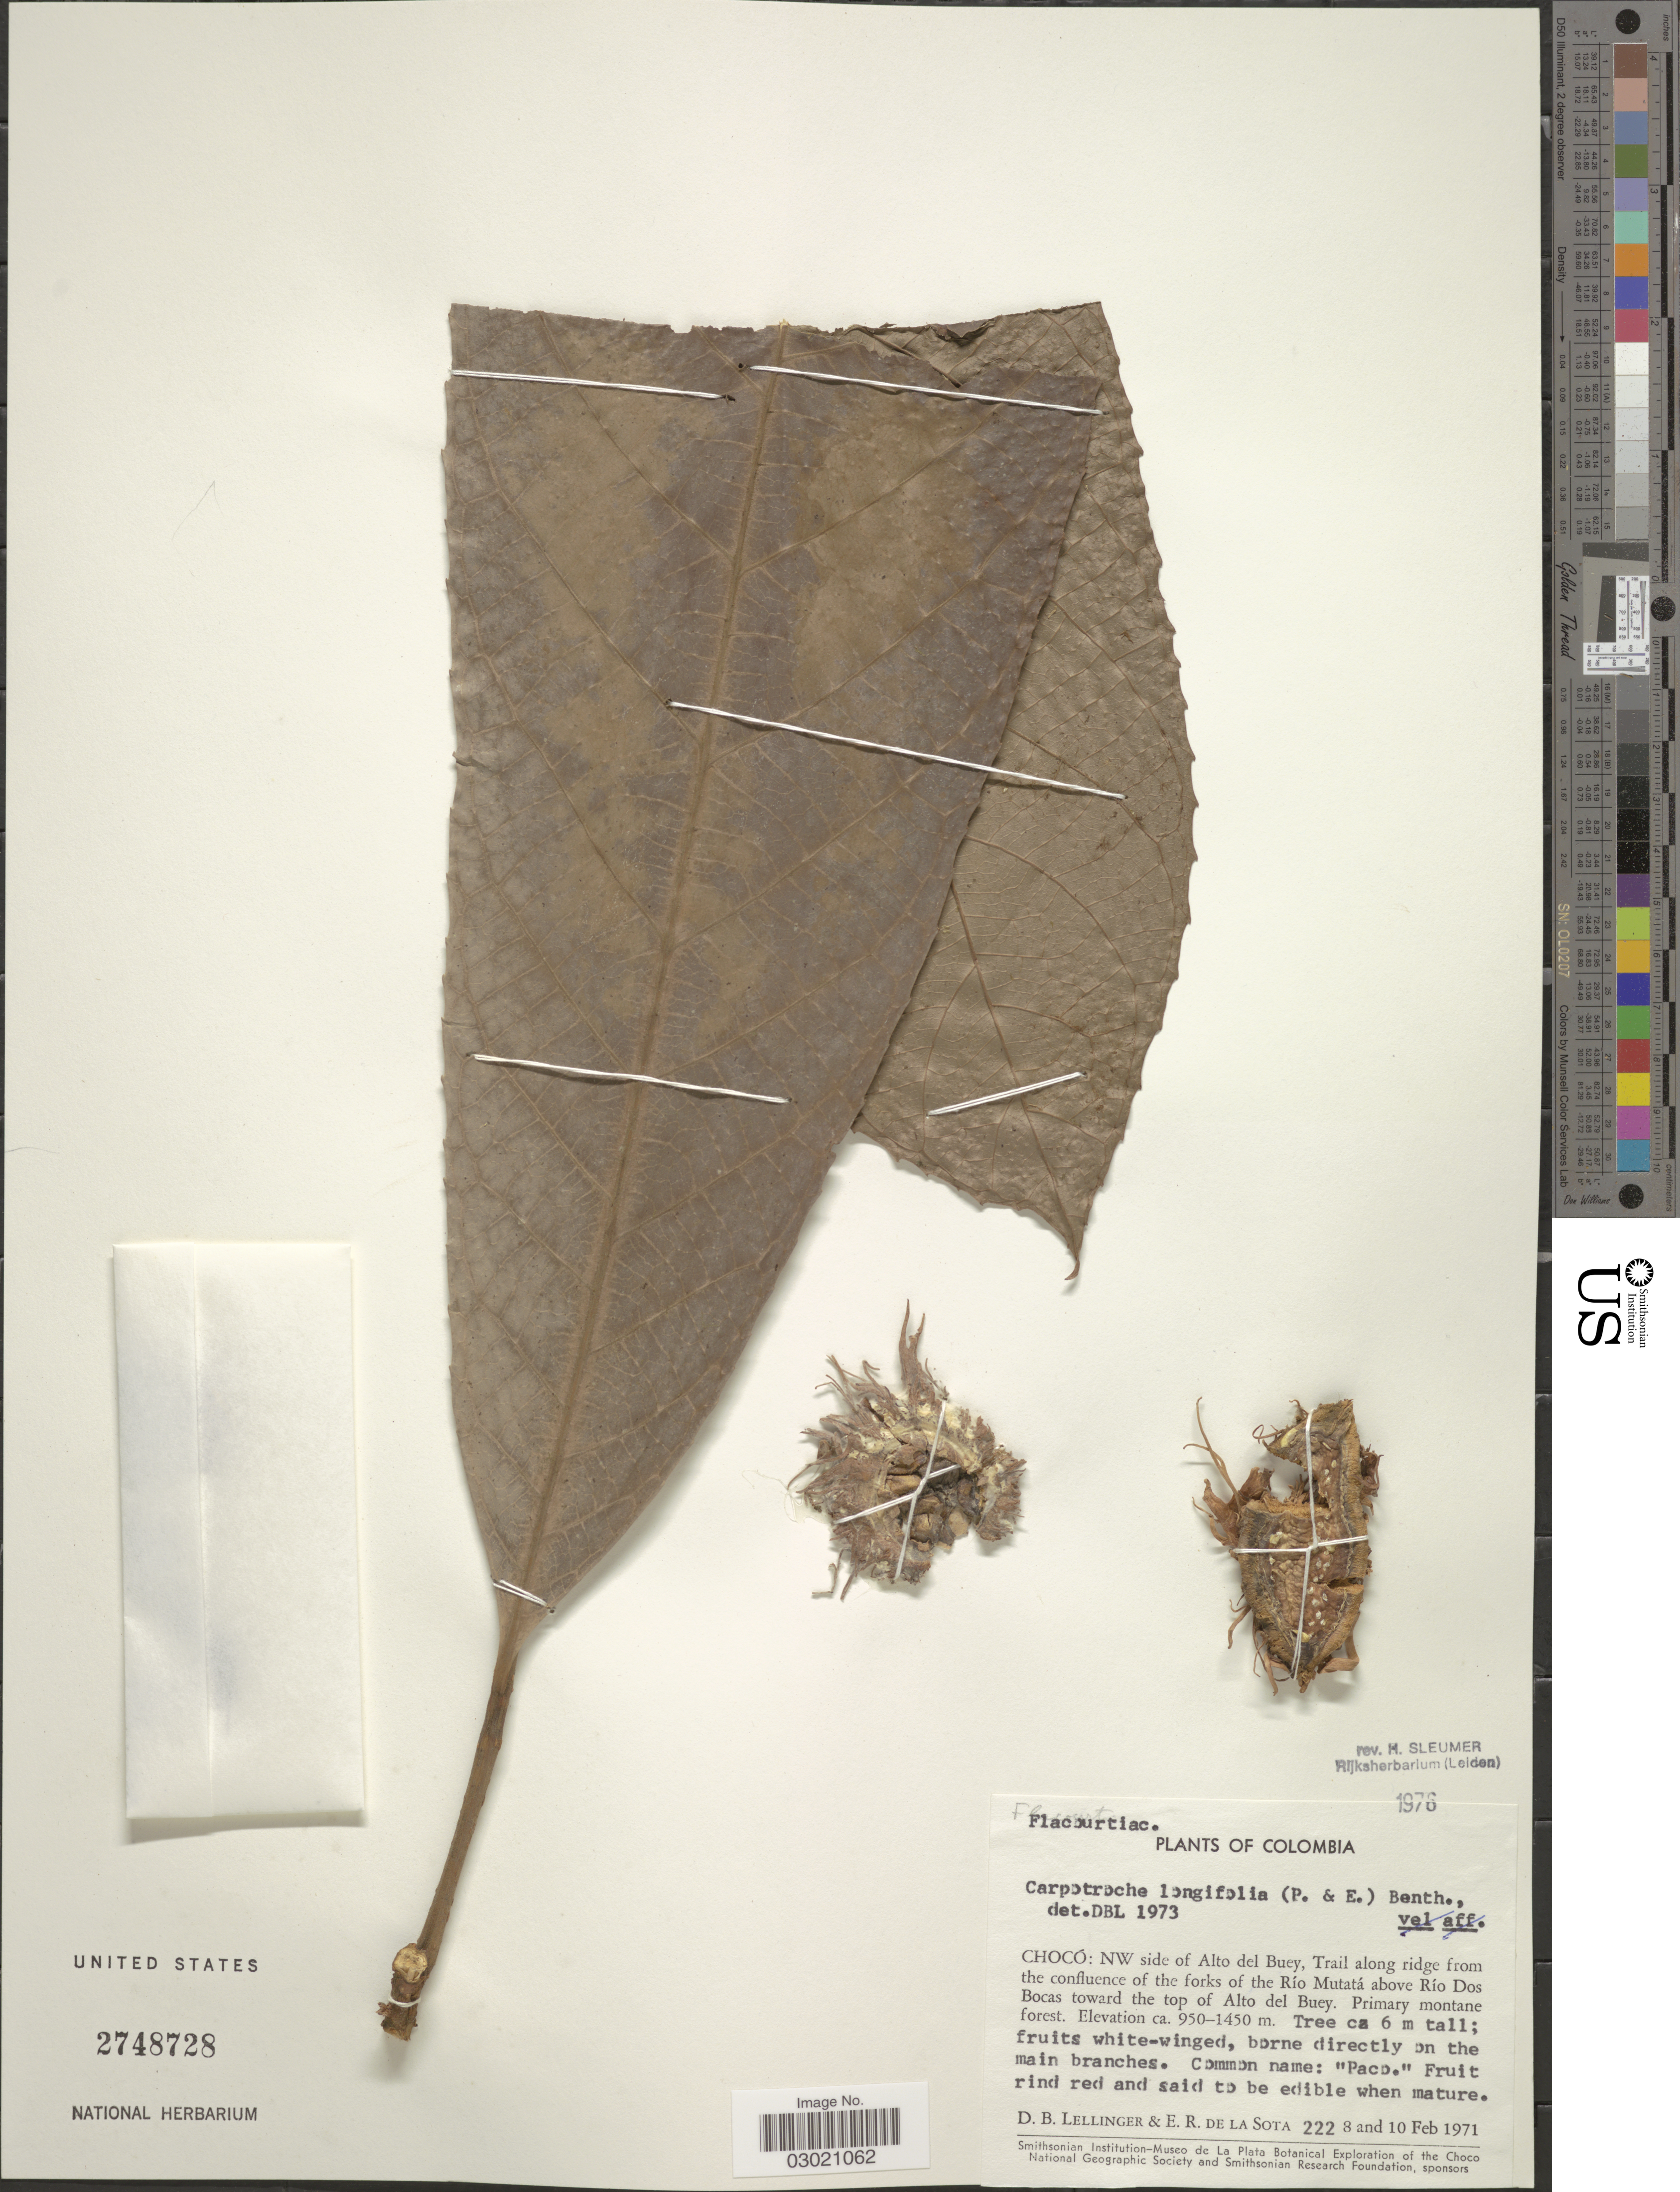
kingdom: Plantae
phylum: Tracheophyta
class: Magnoliopsida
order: Malpighiales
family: Achariaceae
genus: Carpotroche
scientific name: Carpotroche longifolia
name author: (Poepp.) Benth.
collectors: D. B. Lellinger & E. R. de la Sota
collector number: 222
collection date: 1971-02-08/1971-02-10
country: Colombia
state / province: Chocó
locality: NW side of Alto del Buey, Trail along ridge from the confluence of the forks of the Río Mutatá above Río Dos Bocas toward the top of Alto de Buey.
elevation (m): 940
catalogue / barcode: US 2748728